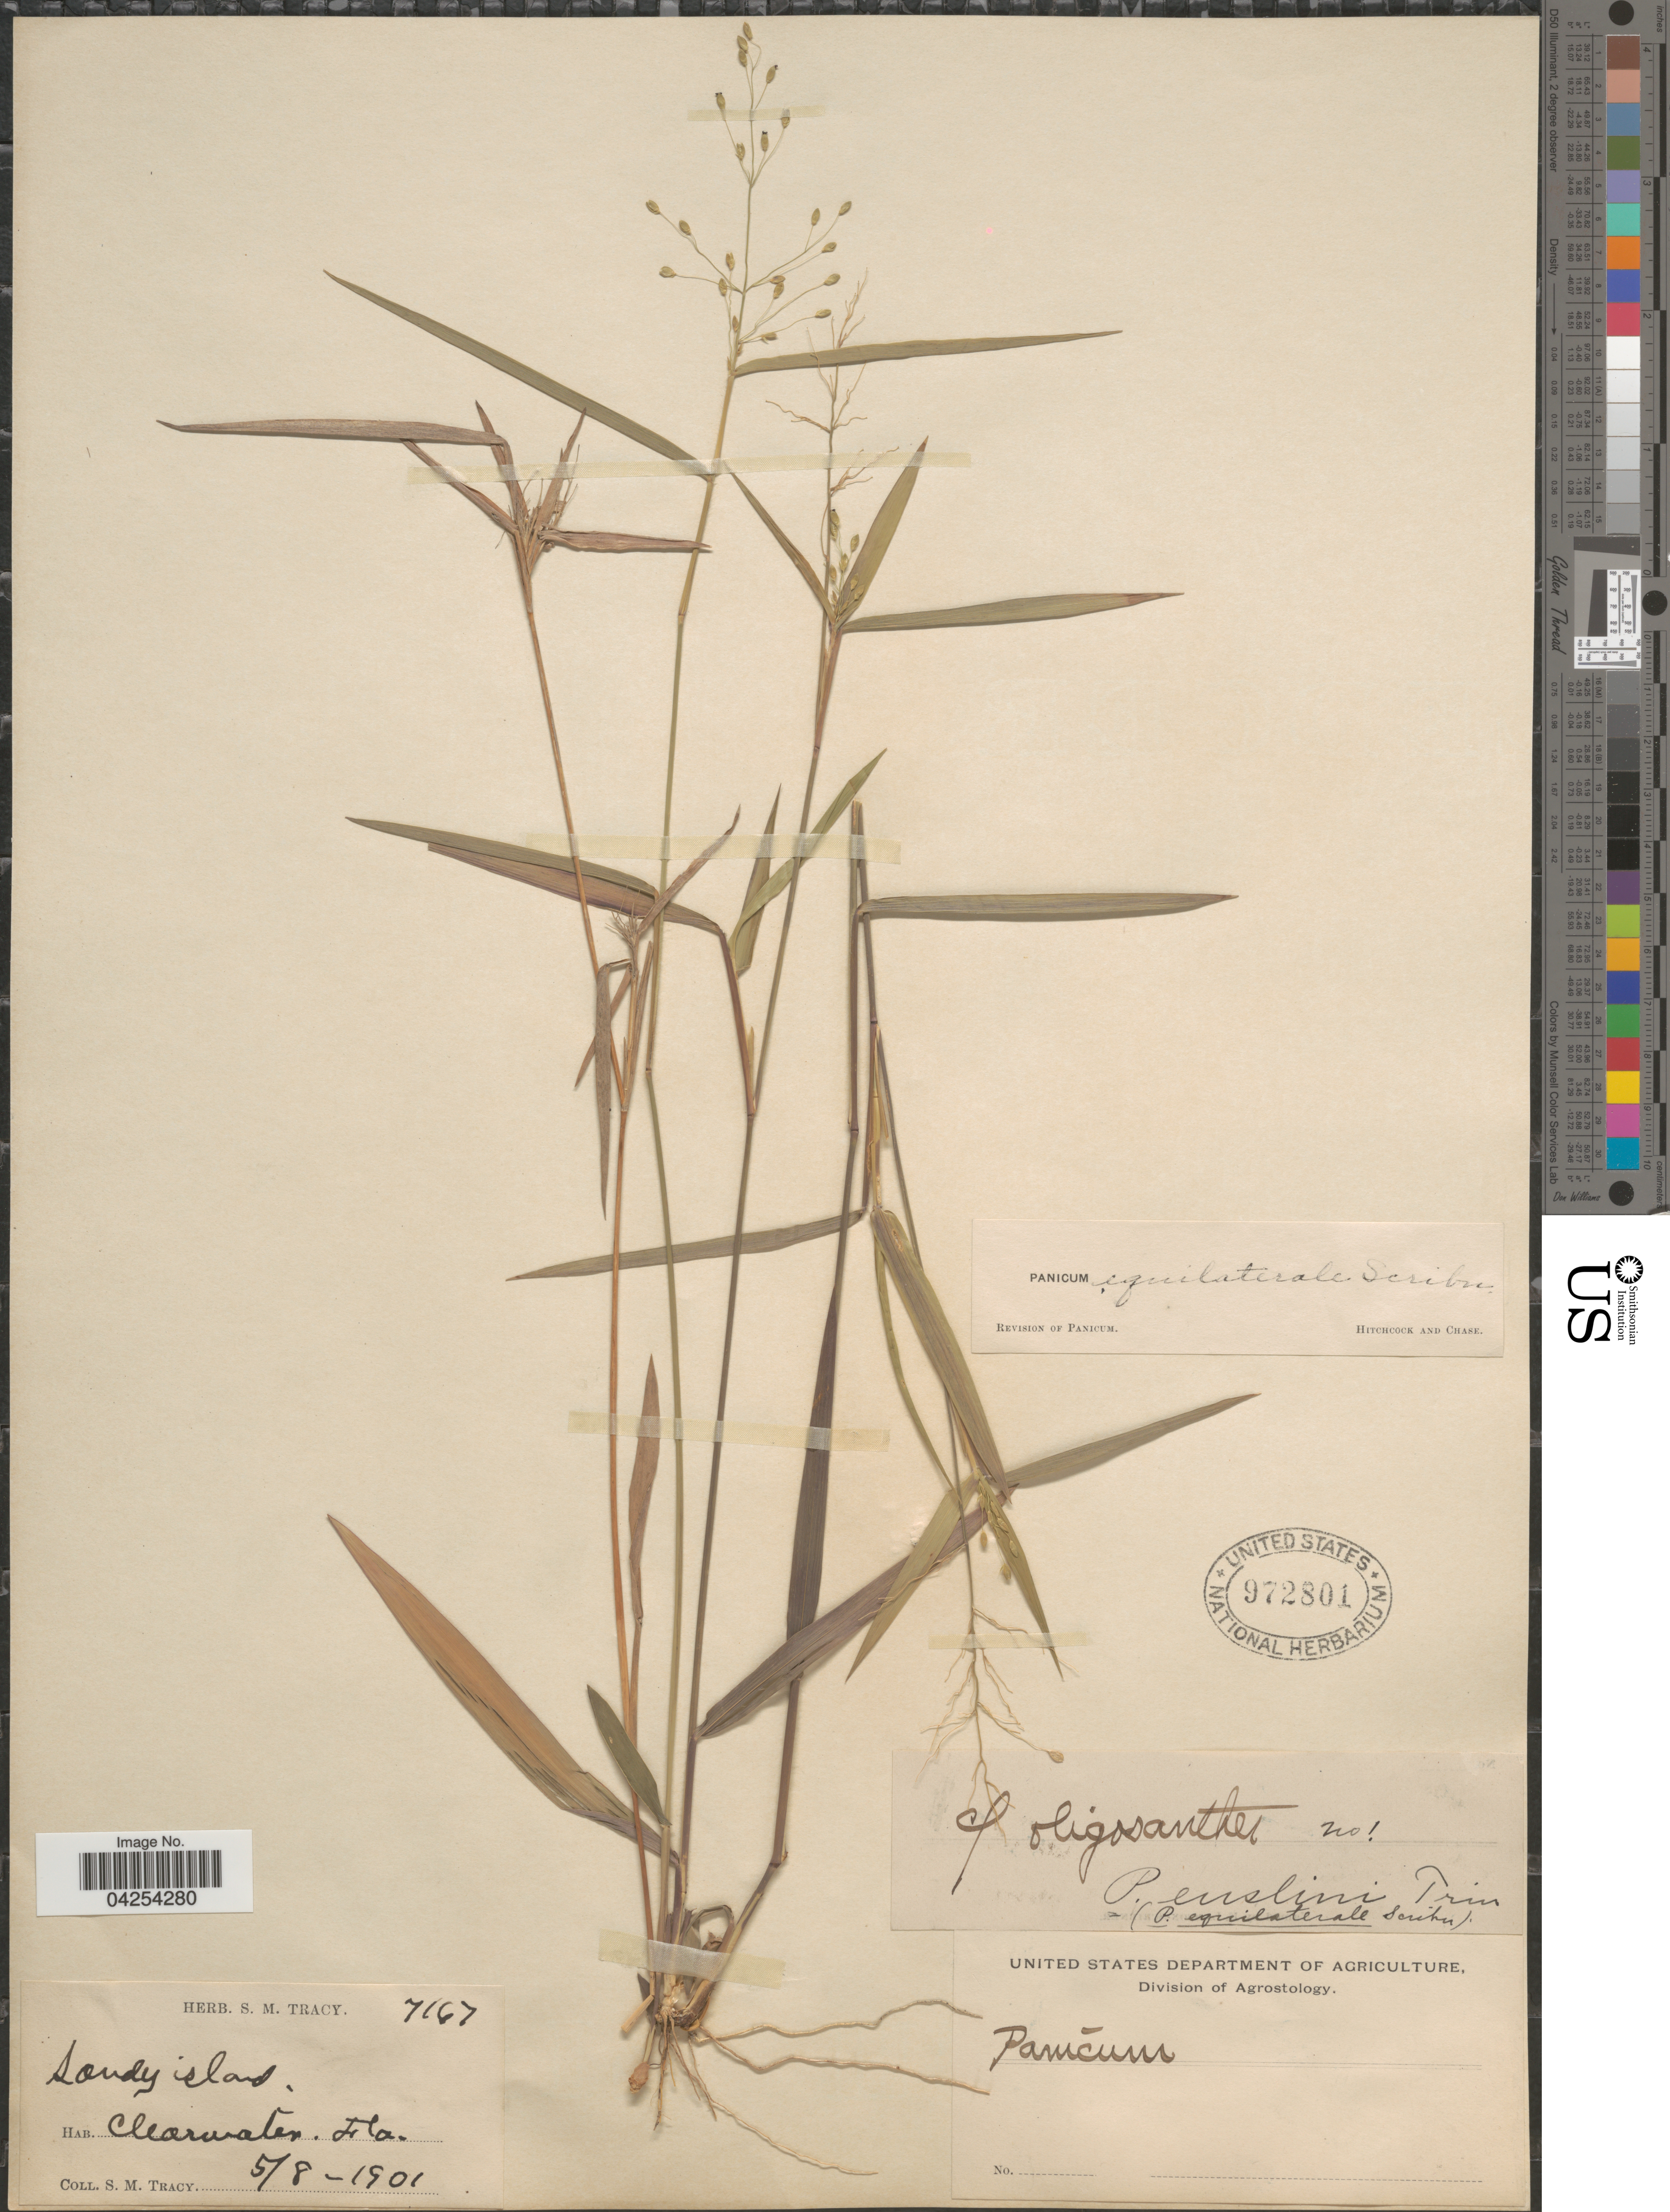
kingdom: Plantae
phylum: Tracheophyta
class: Liliopsida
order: Poales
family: Poaceae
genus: Dichanthelium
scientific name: Dichanthelium commutatum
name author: (Schult.) Gould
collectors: S. M. Tracy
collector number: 7167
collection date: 1901-05-08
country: United States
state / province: Florida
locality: Clearwater.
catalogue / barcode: US 972801